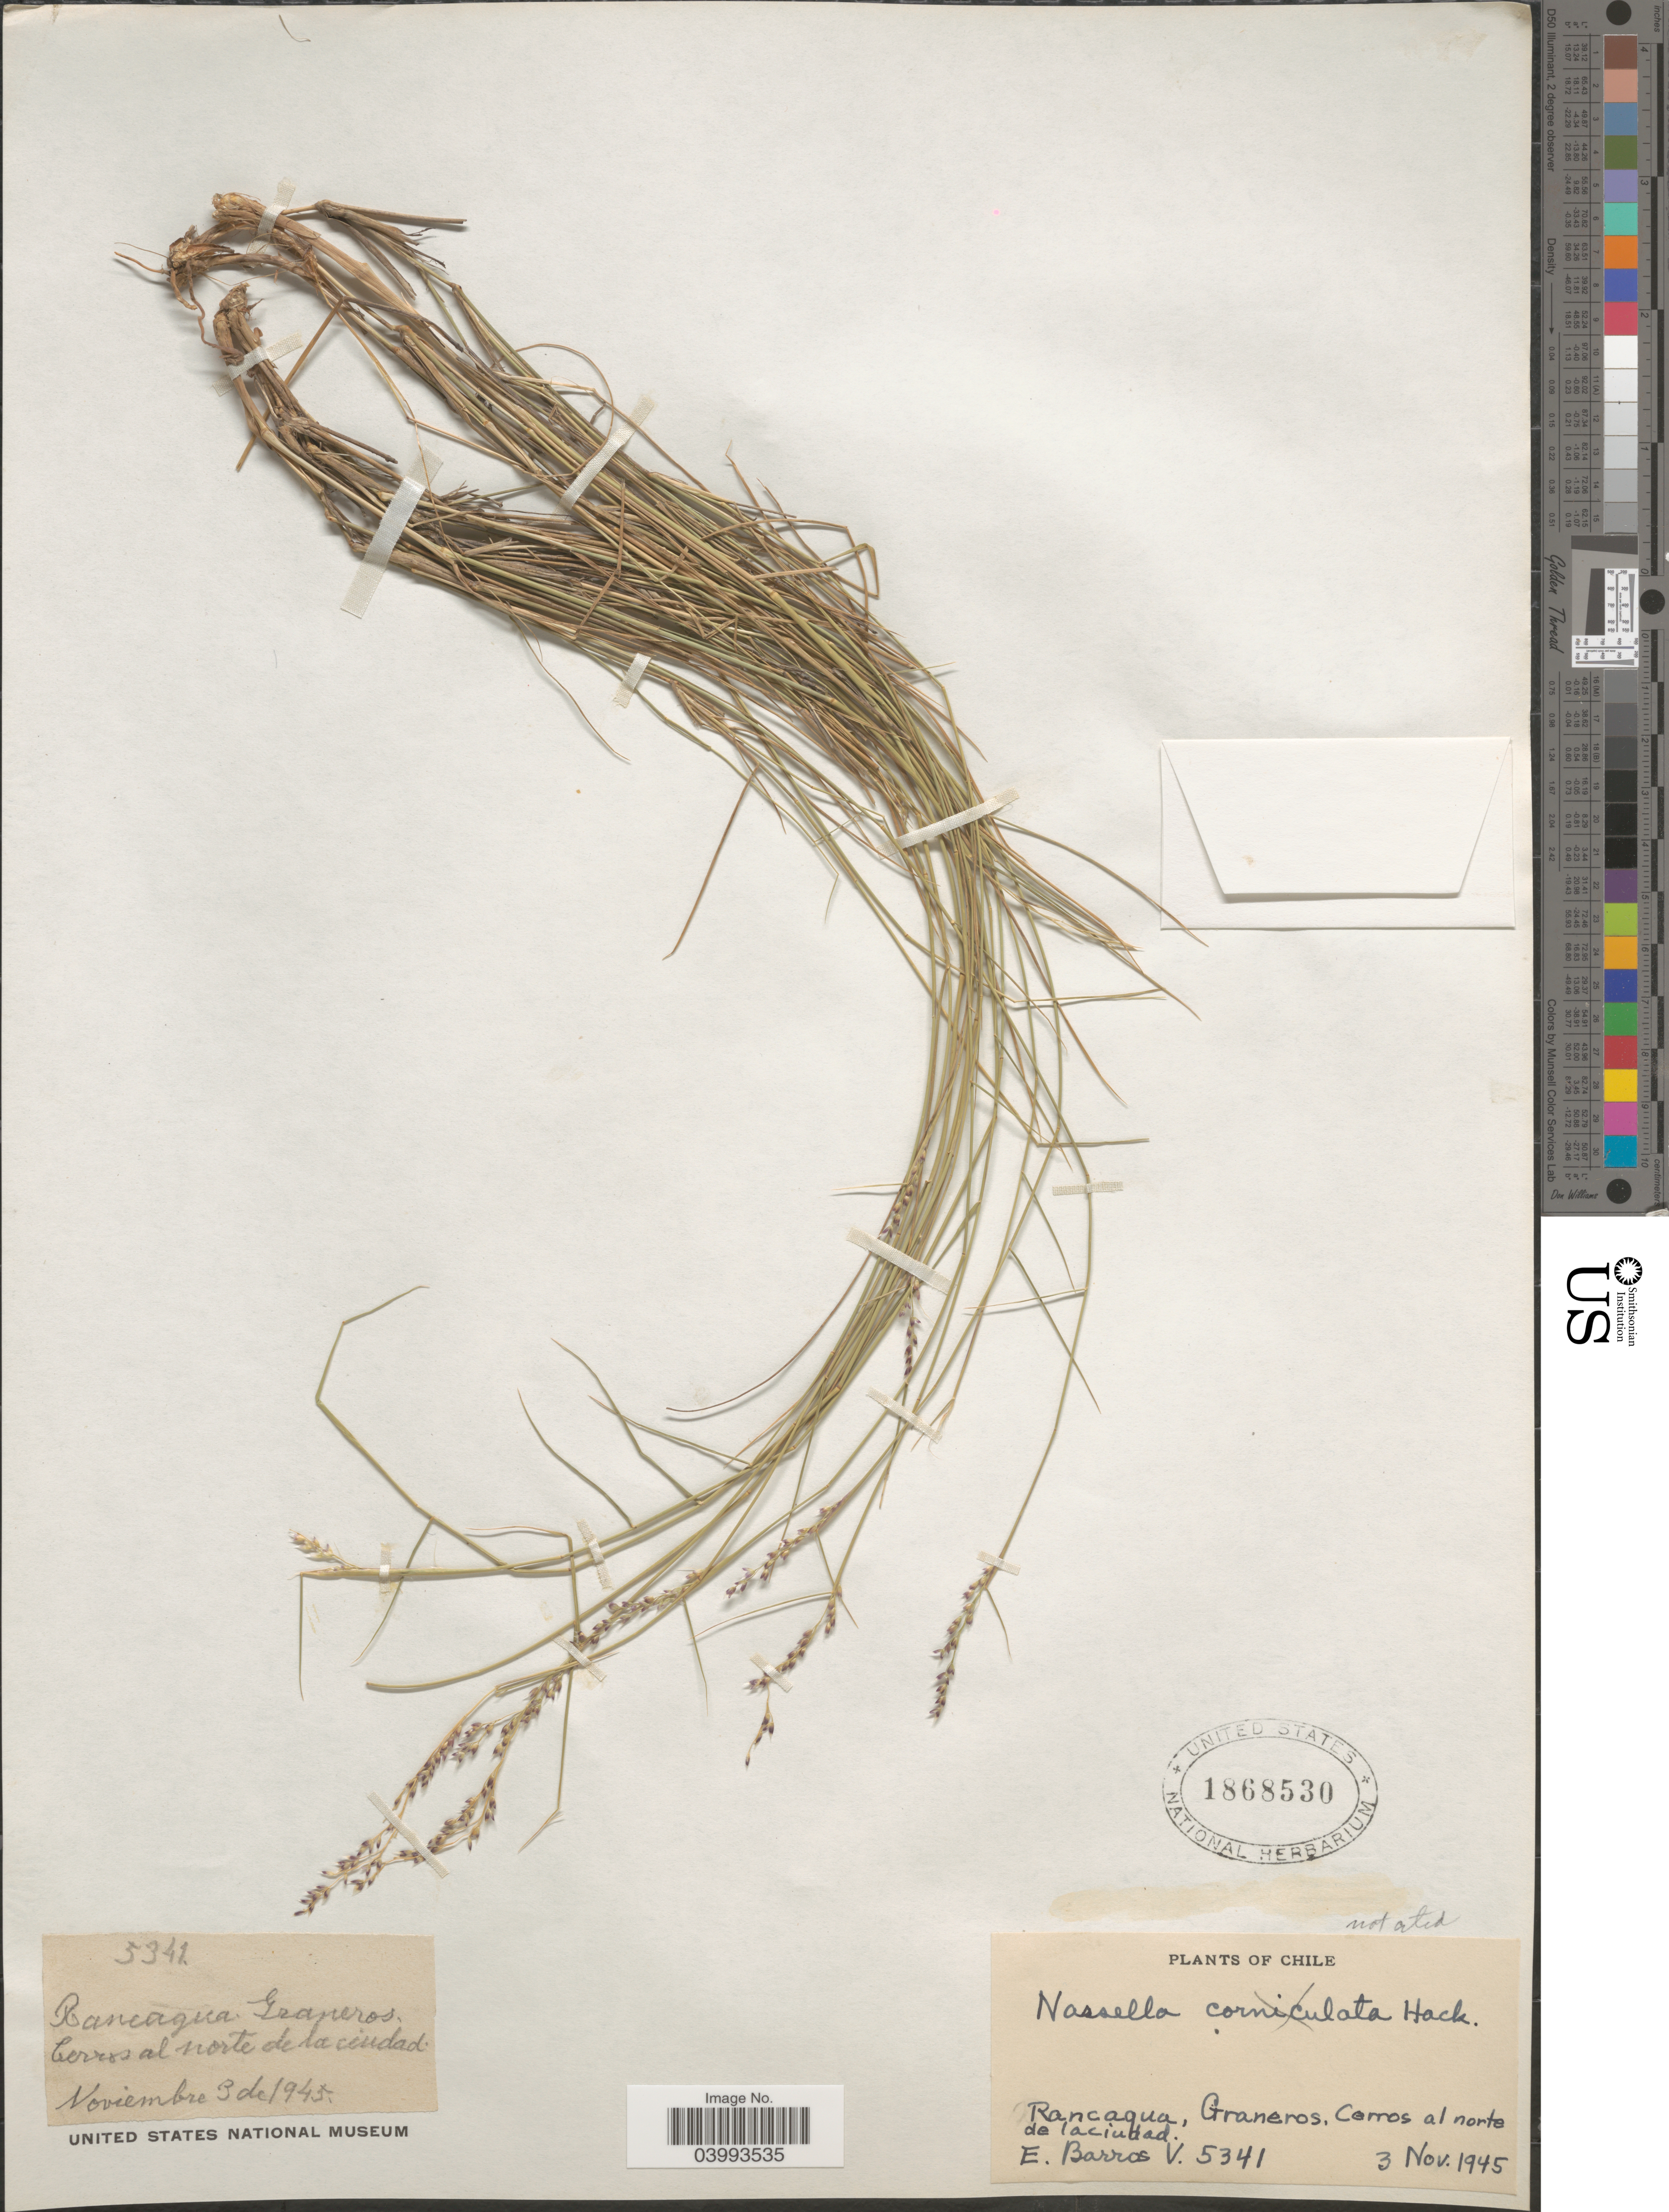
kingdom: Plantae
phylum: Tracheophyta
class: Liliopsida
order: Poales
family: Poaceae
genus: Nassella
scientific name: Nassella chilensis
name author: (Trin.) É. Desv.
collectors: E. Barros V.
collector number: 5341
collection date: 1945-11-03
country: Chile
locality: Rancagua, Graneros. Cerros al norte de la ciudad.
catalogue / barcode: US 1868530